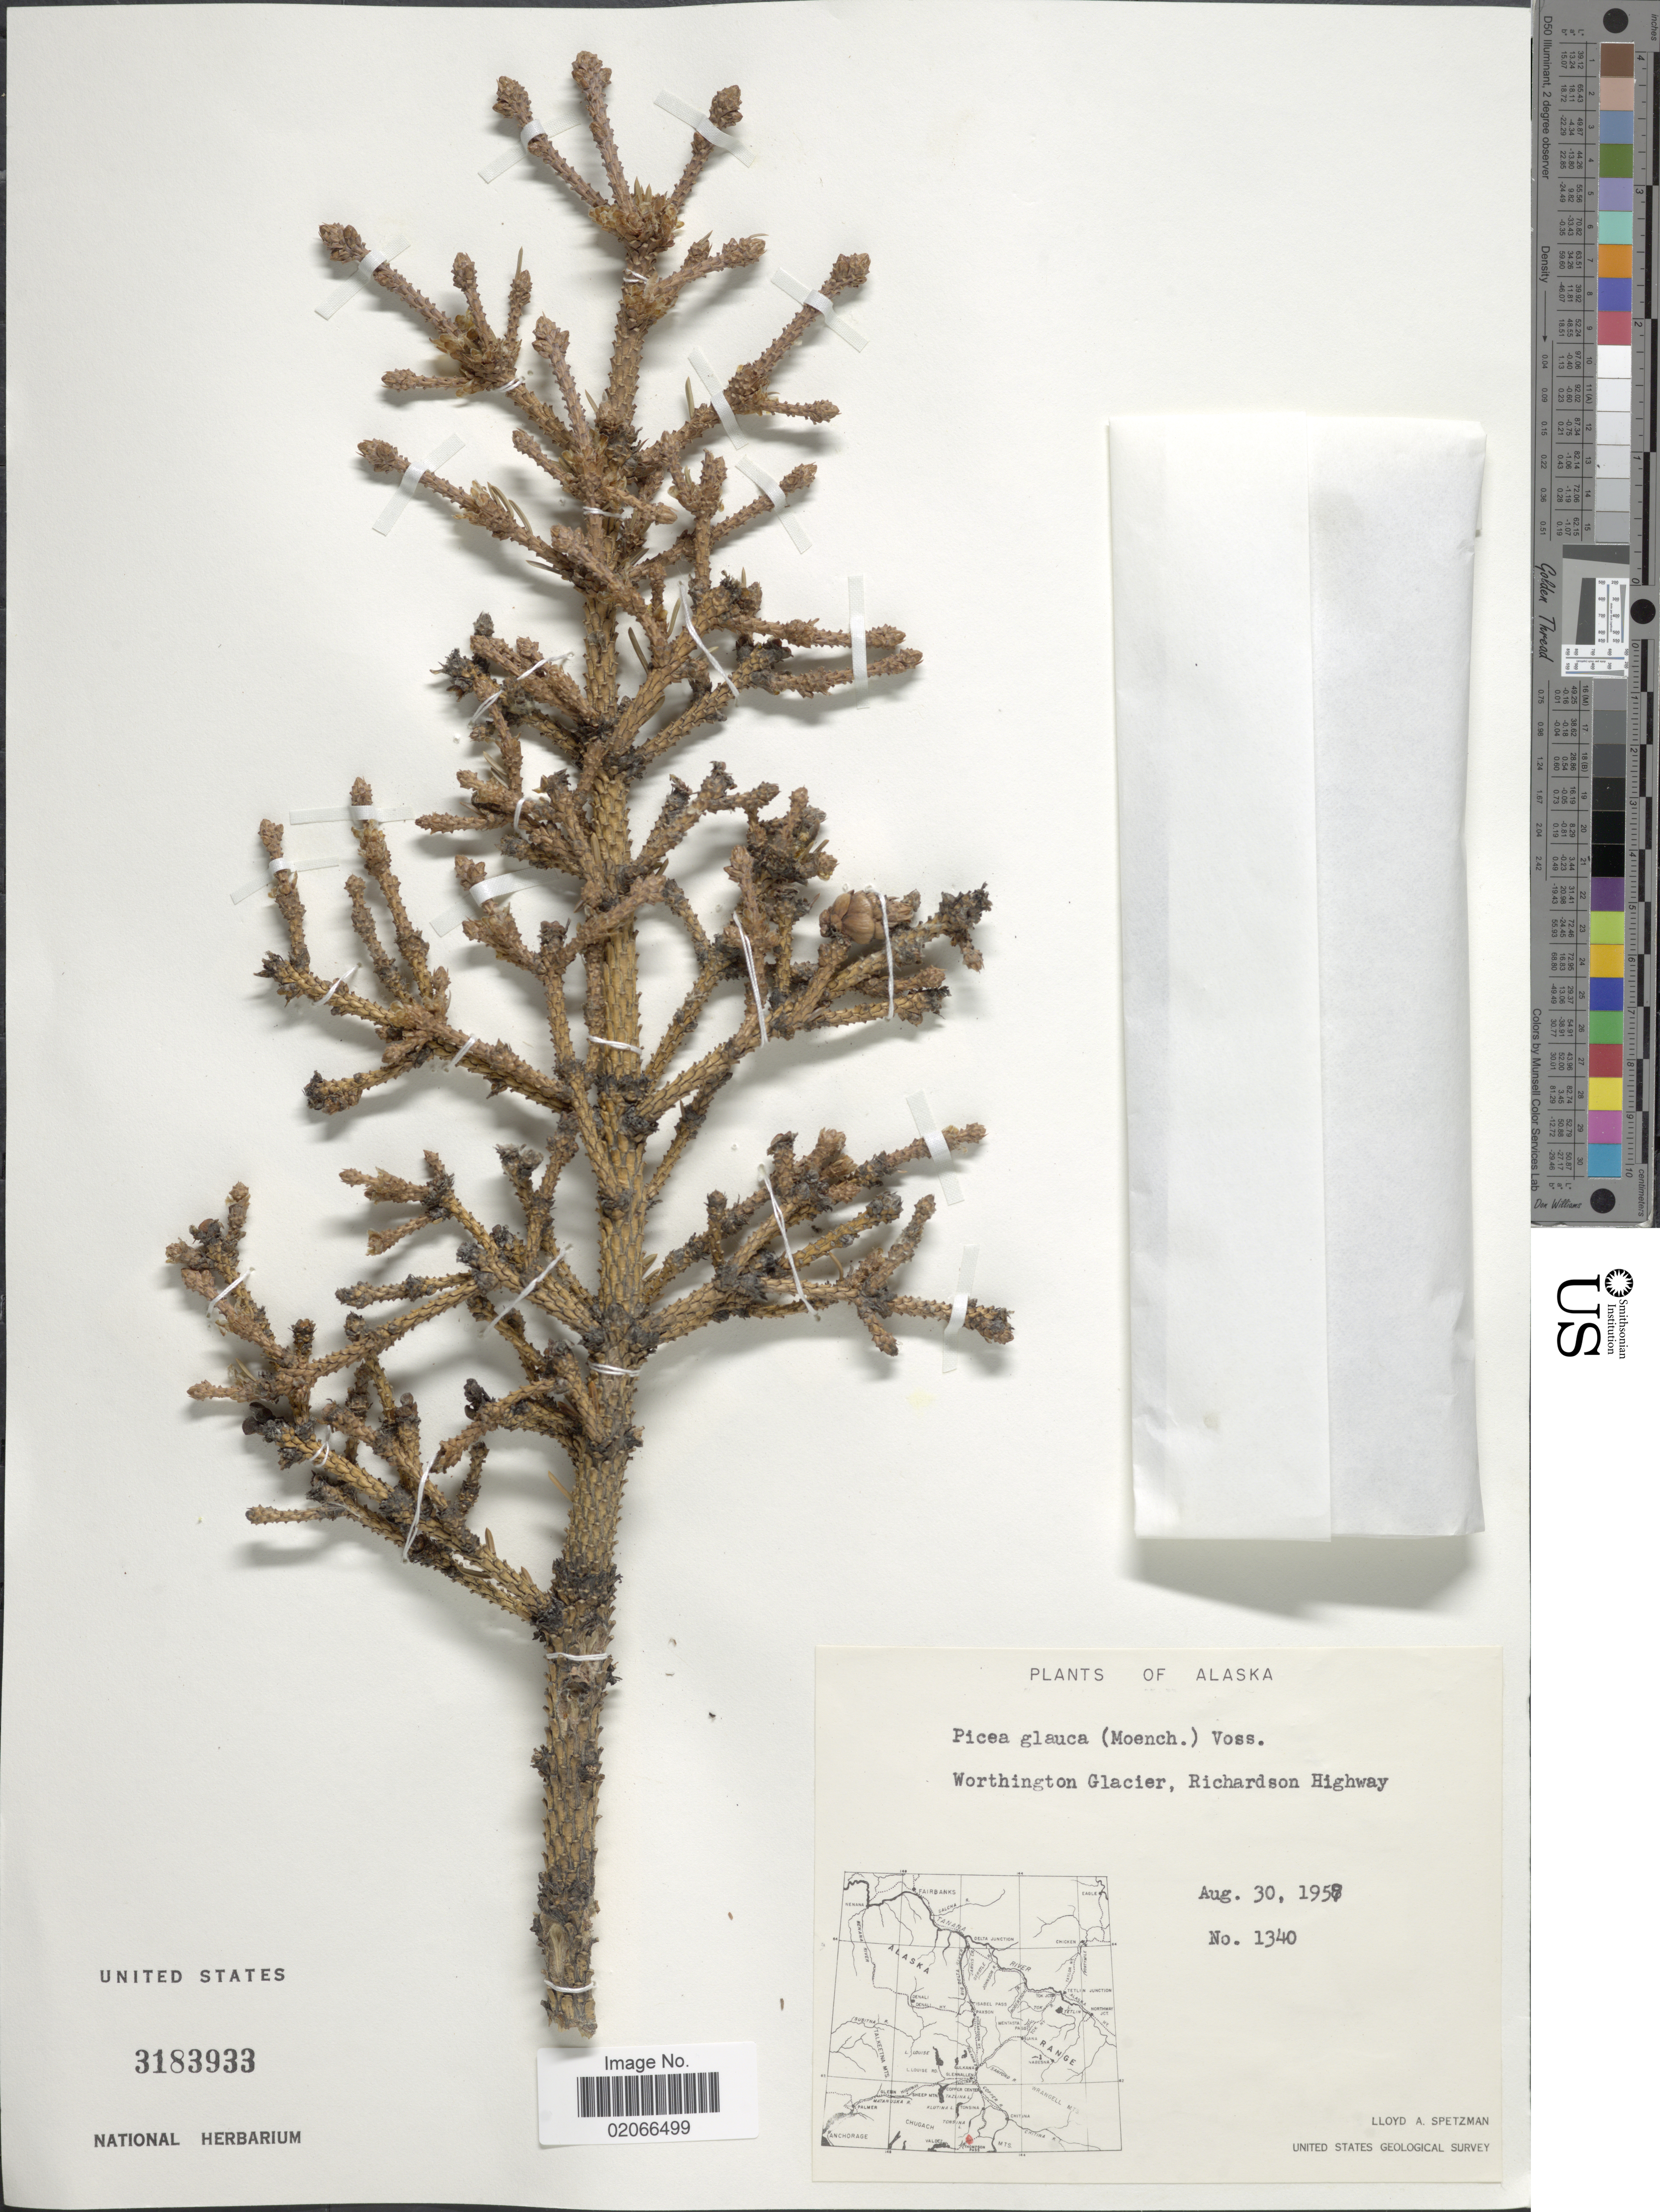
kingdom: Plantae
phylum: Tracheophyta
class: Pinopsida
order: Pinales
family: Pinaceae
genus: Picea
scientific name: Picea glauca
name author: (Moench) Voss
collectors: L. Spetzman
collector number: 1340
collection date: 1957-08-30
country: United States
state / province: Alaska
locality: Worthington Glacier, Richardson Highway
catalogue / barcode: US 3183933